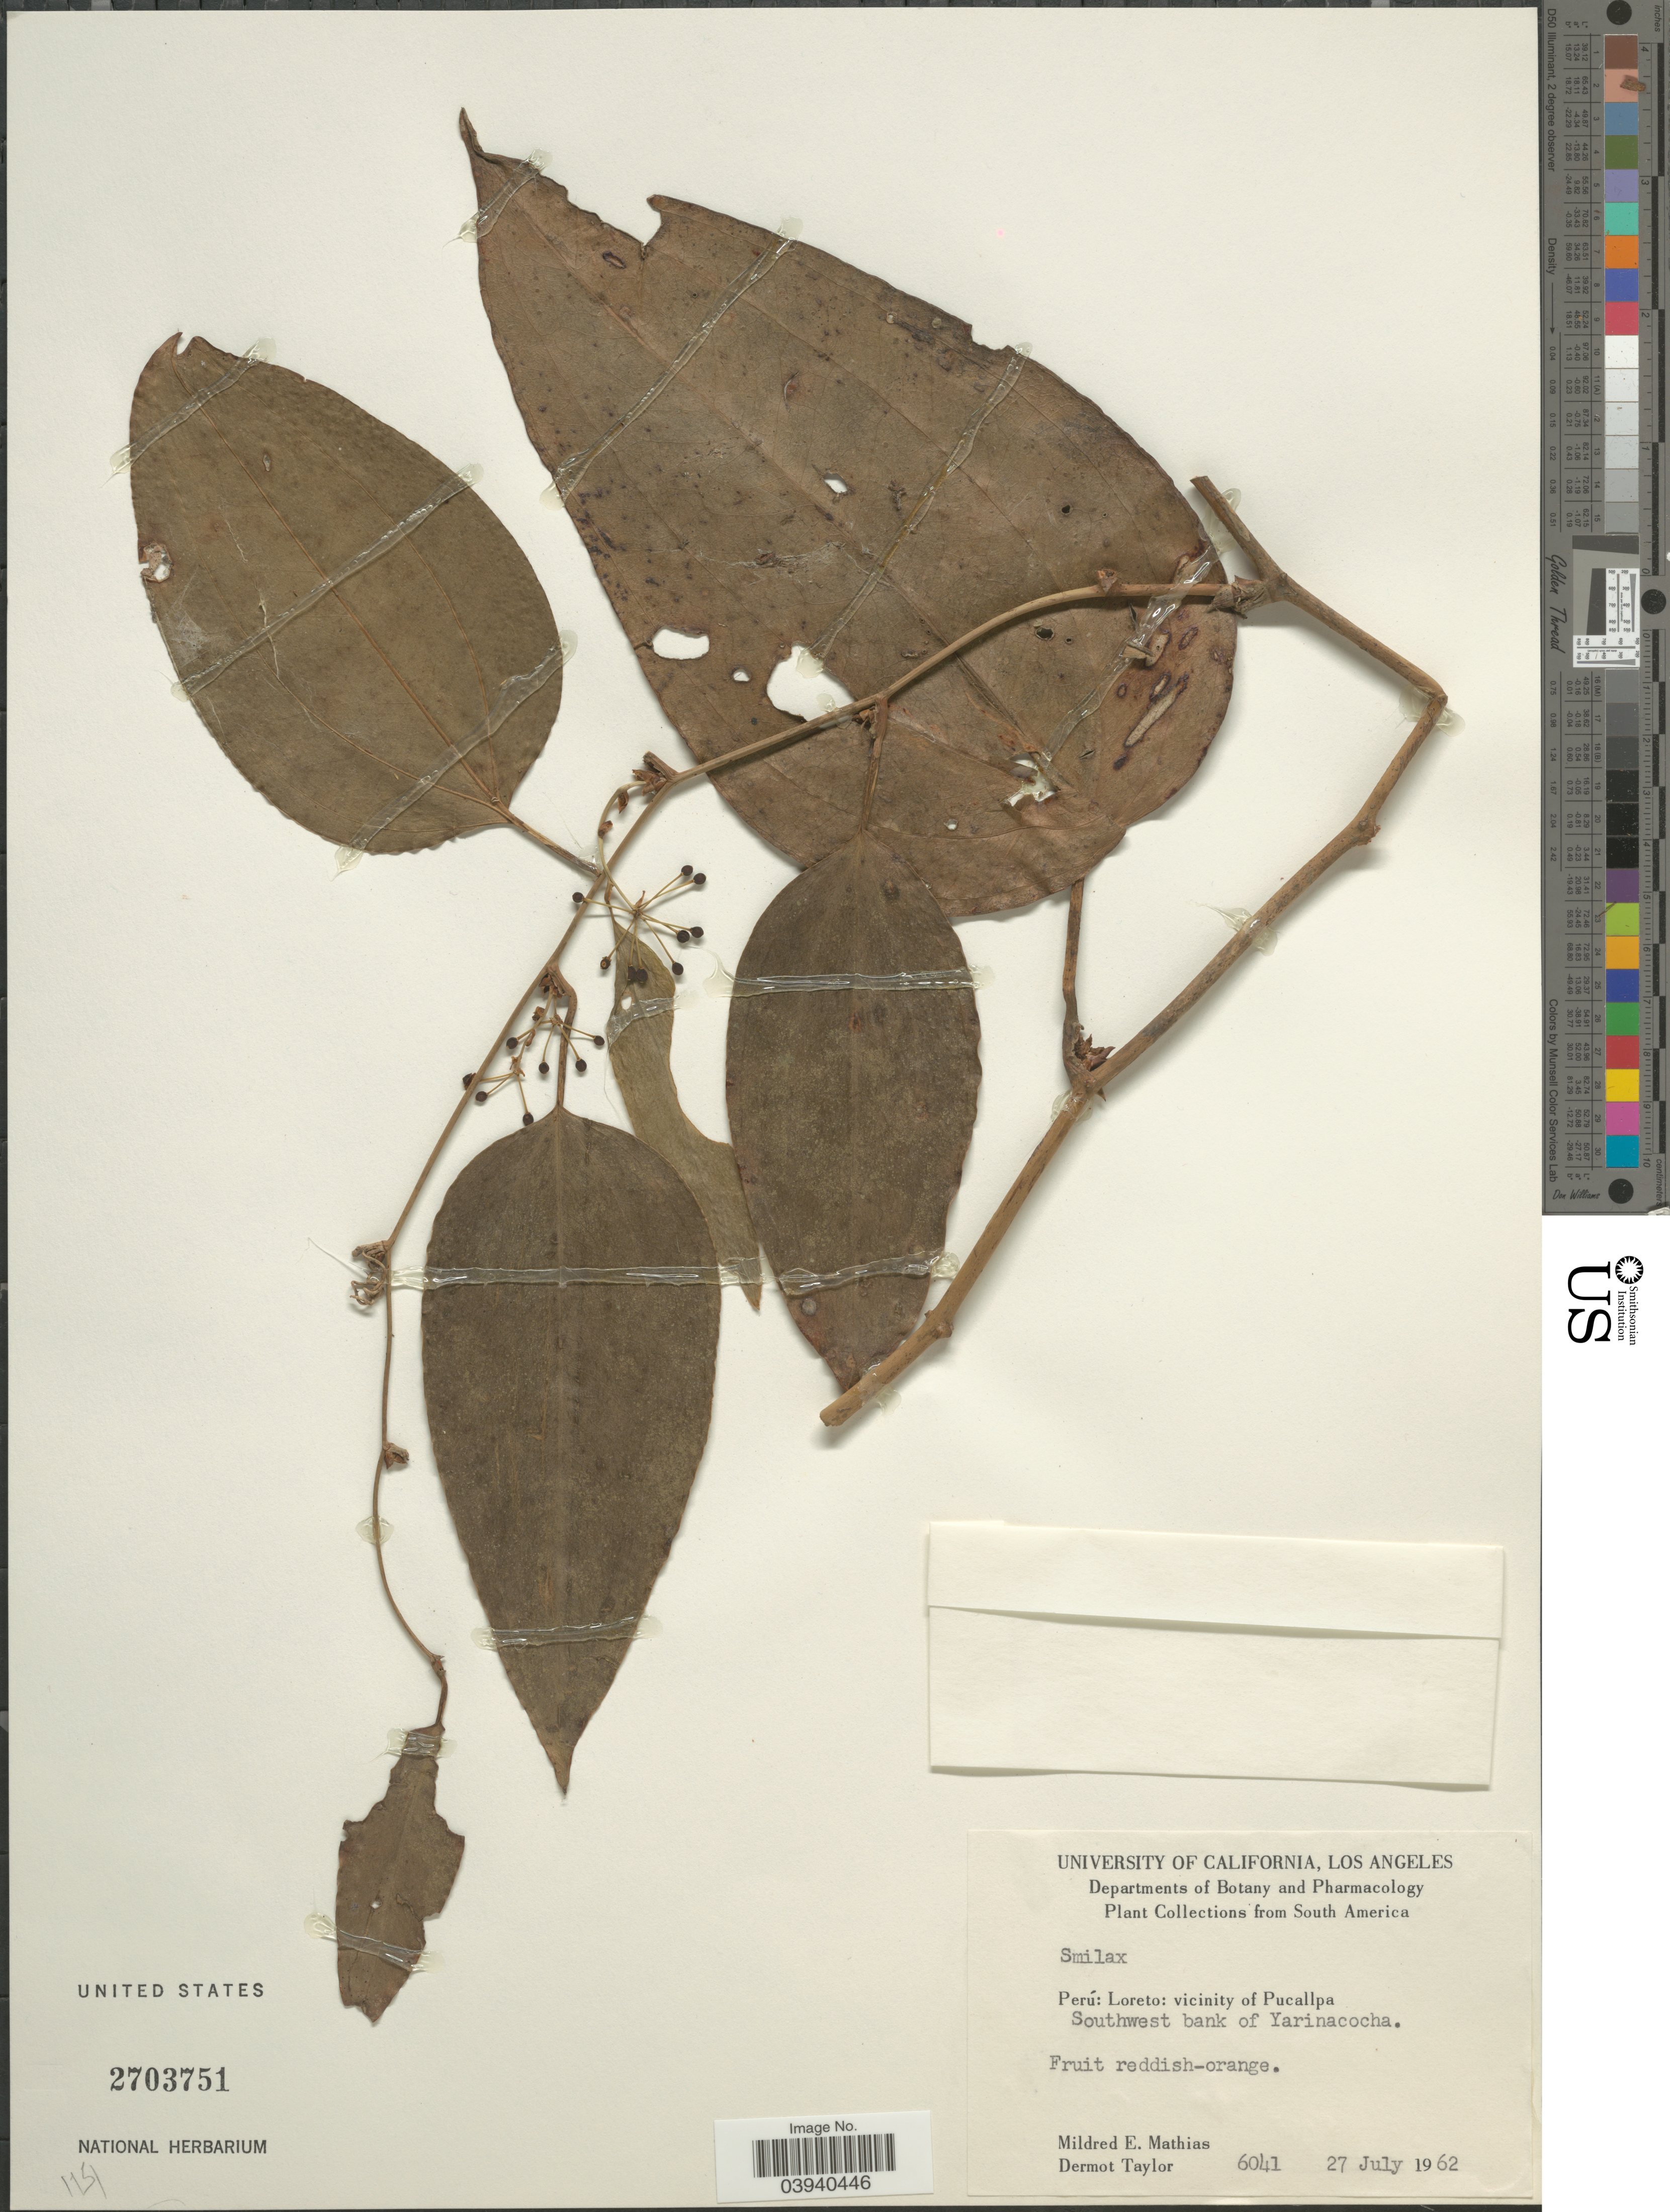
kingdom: Plantae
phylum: Tracheophyta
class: Liliopsida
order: Liliales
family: Smilacaceae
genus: Smilax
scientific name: Smilax sp.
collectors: M. E. Mathias & D. Taylor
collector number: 6041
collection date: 1962-07-27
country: Peru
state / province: Loreto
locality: Vicinity of Pucallpa. Southwest bank of Yarinacocha.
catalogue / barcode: US 2703751